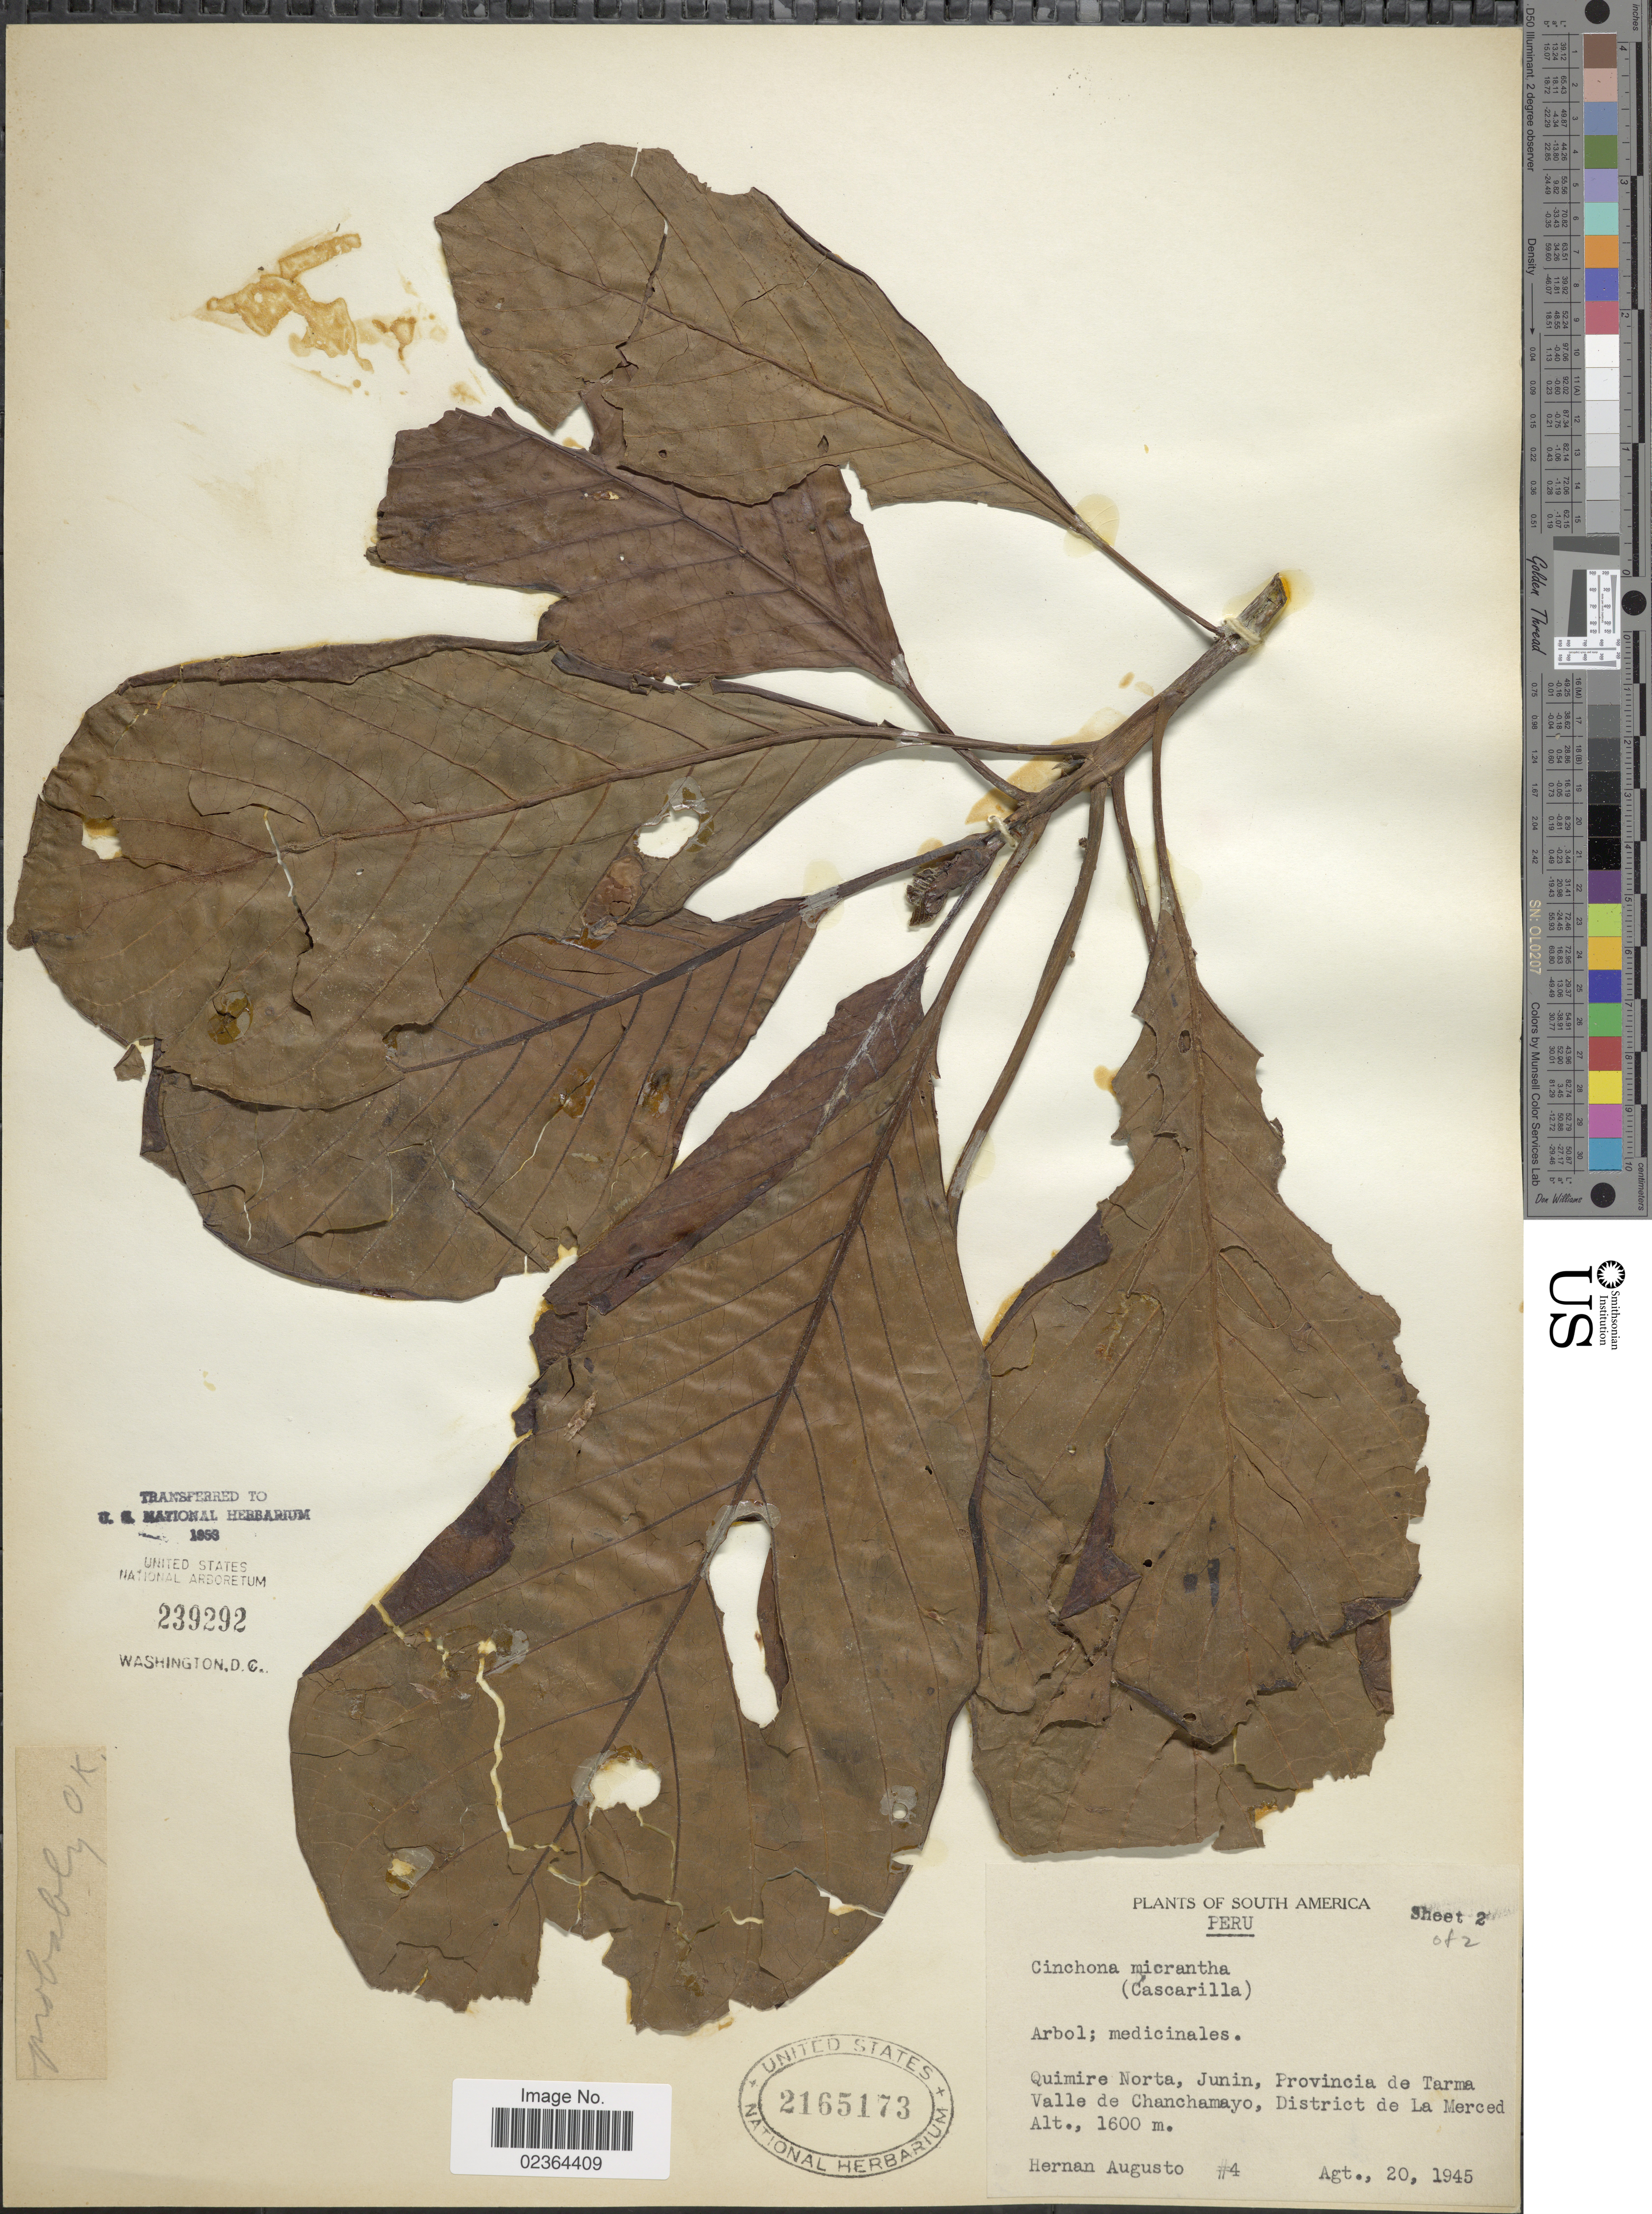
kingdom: Plantae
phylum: Tracheophyta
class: Magnoliopsida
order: Gentianales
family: Rubiaceae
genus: Cinchona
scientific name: Cinchona micrantha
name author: Ruiz & Pav.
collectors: H. Augusto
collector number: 4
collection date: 1945-08-20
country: Peru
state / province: Junín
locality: Quimire Norte, Junin, Provincia de Tarma, Valle de Chanchamayo, District de La Merced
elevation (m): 1600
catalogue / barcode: US 2165173